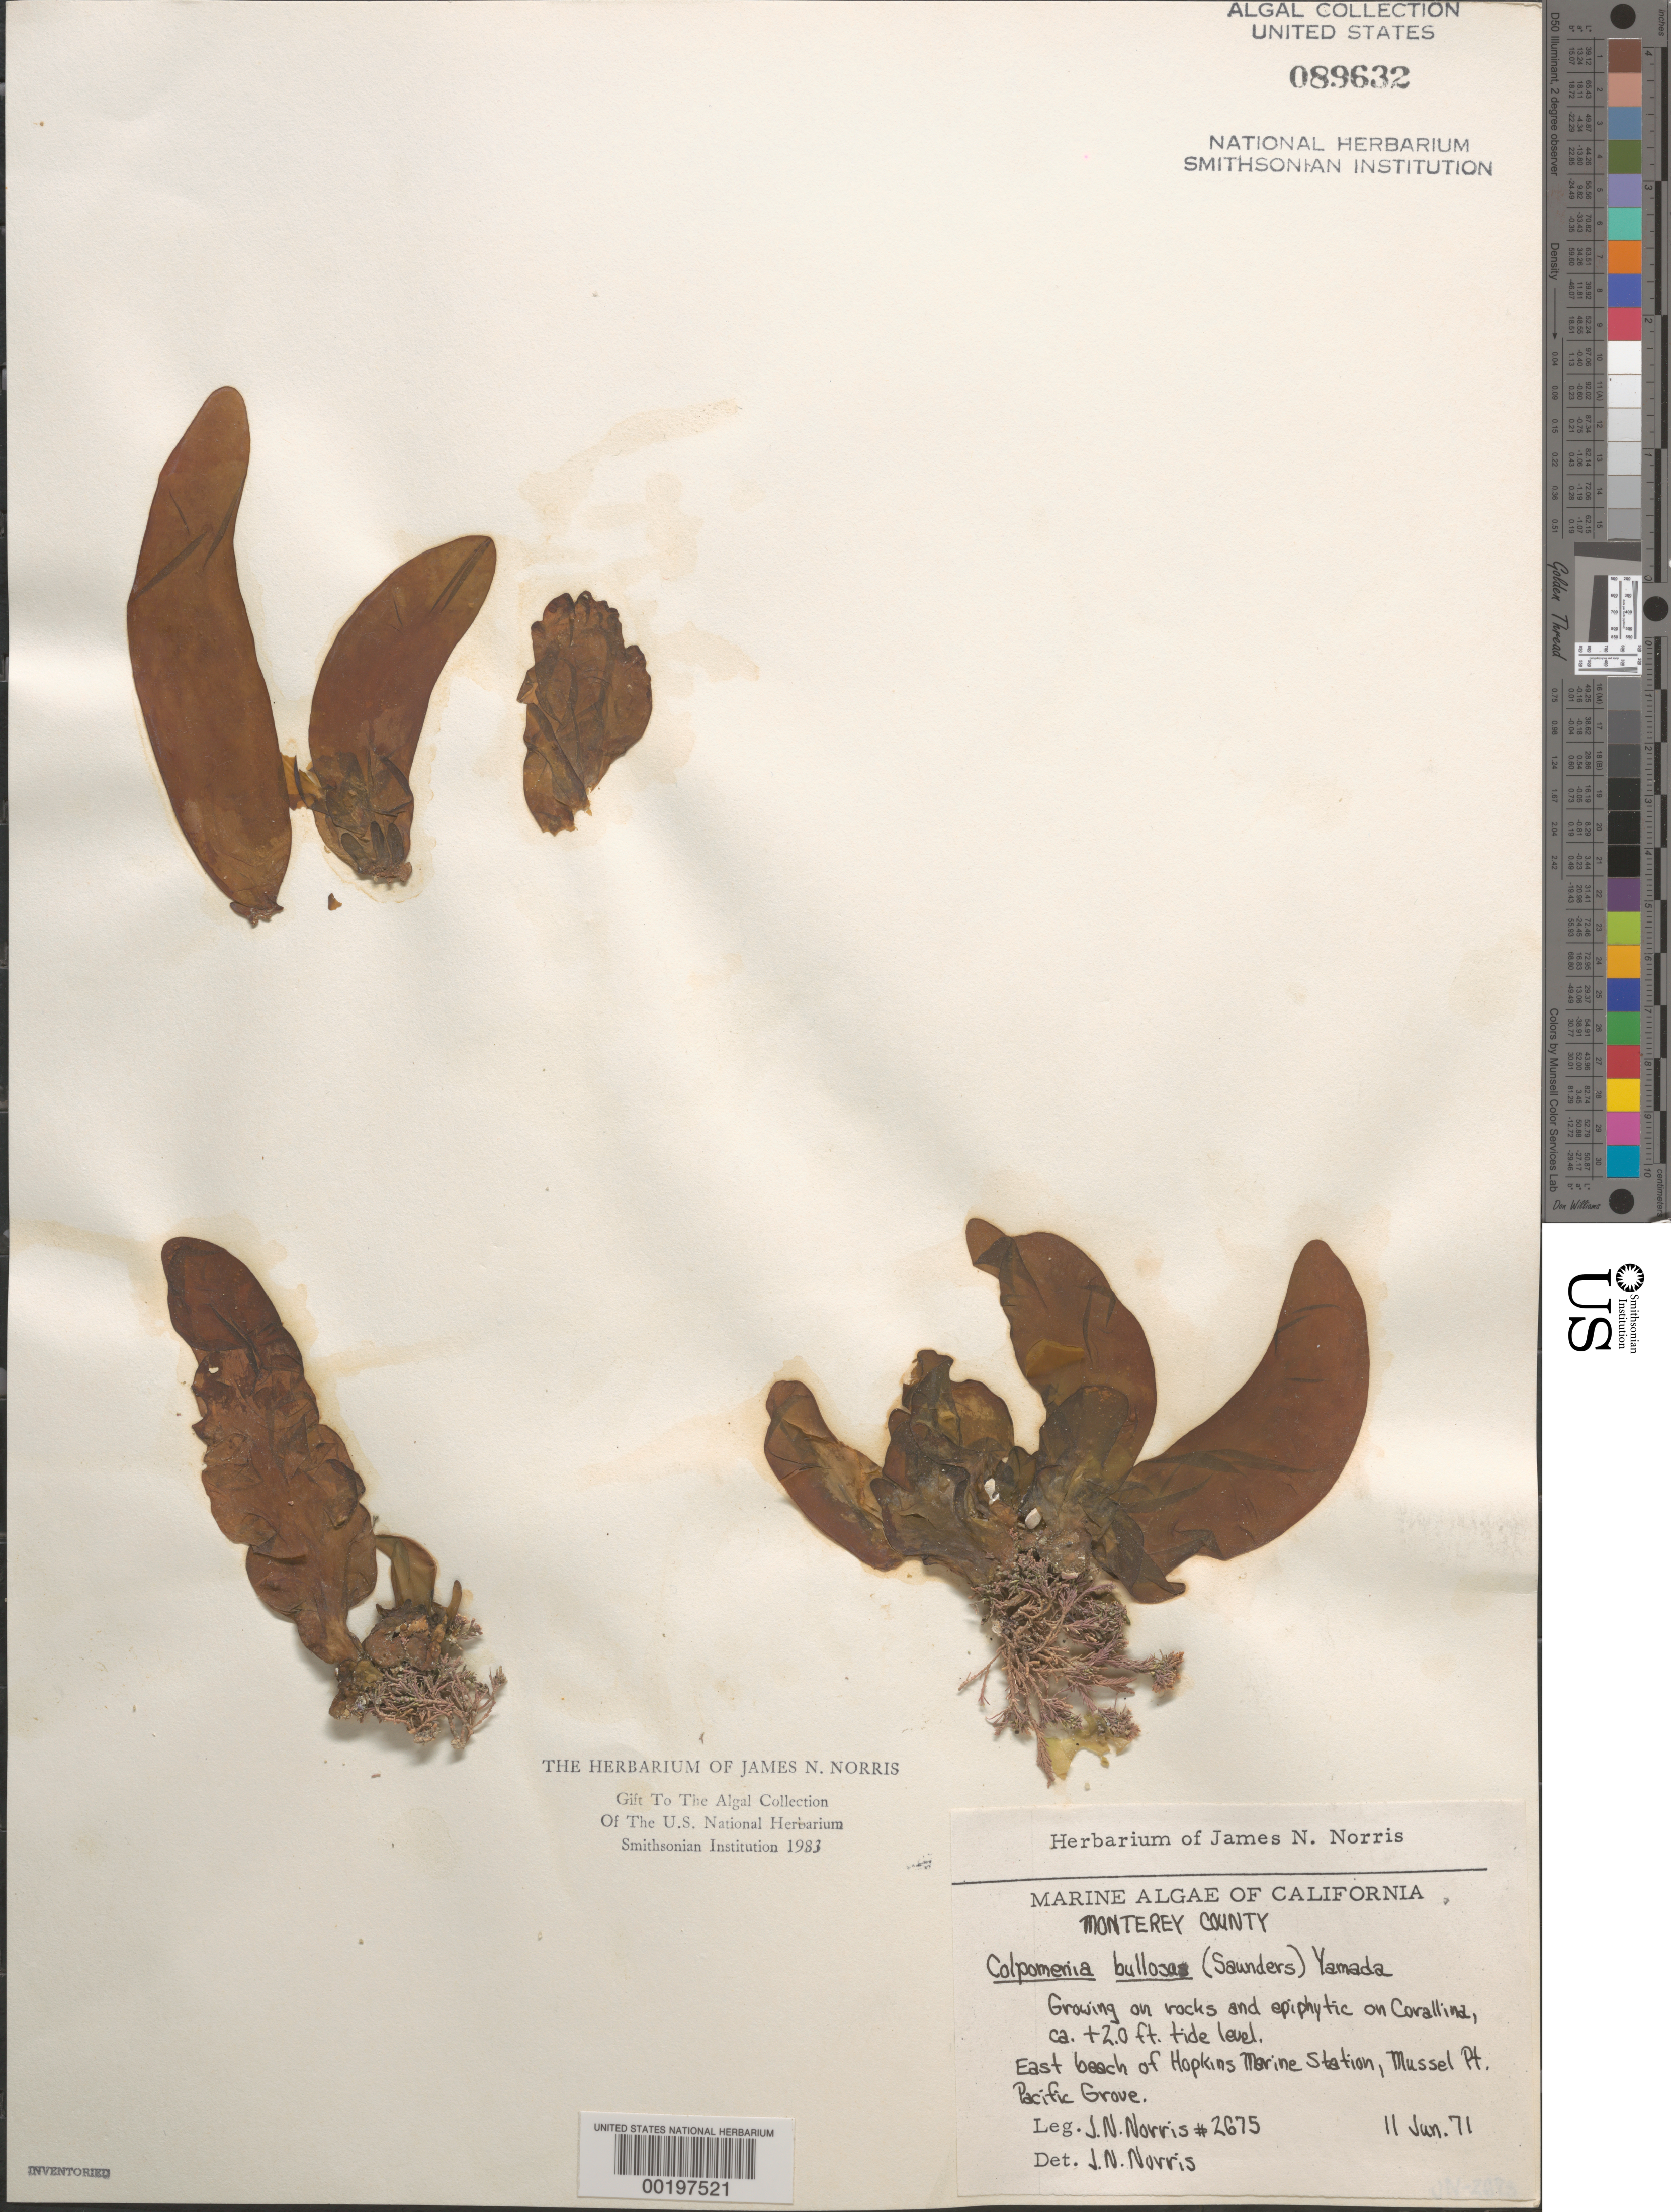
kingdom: Chromista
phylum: Ochrophyta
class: Phaeophyceae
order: Scytosiphonales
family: Scytosiphonaceae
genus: Dactylosiphon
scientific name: Dactylosiphon bullosus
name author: (D.A. Saunders) Santiañez et al.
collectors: J. N. Norris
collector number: JN-2675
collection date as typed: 11 Jun 1971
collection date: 1971-06-11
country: United States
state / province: California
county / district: Monterey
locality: Pacific Grove, Mussel Point, east beach of Hopkins Marine Station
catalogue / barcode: US 89632